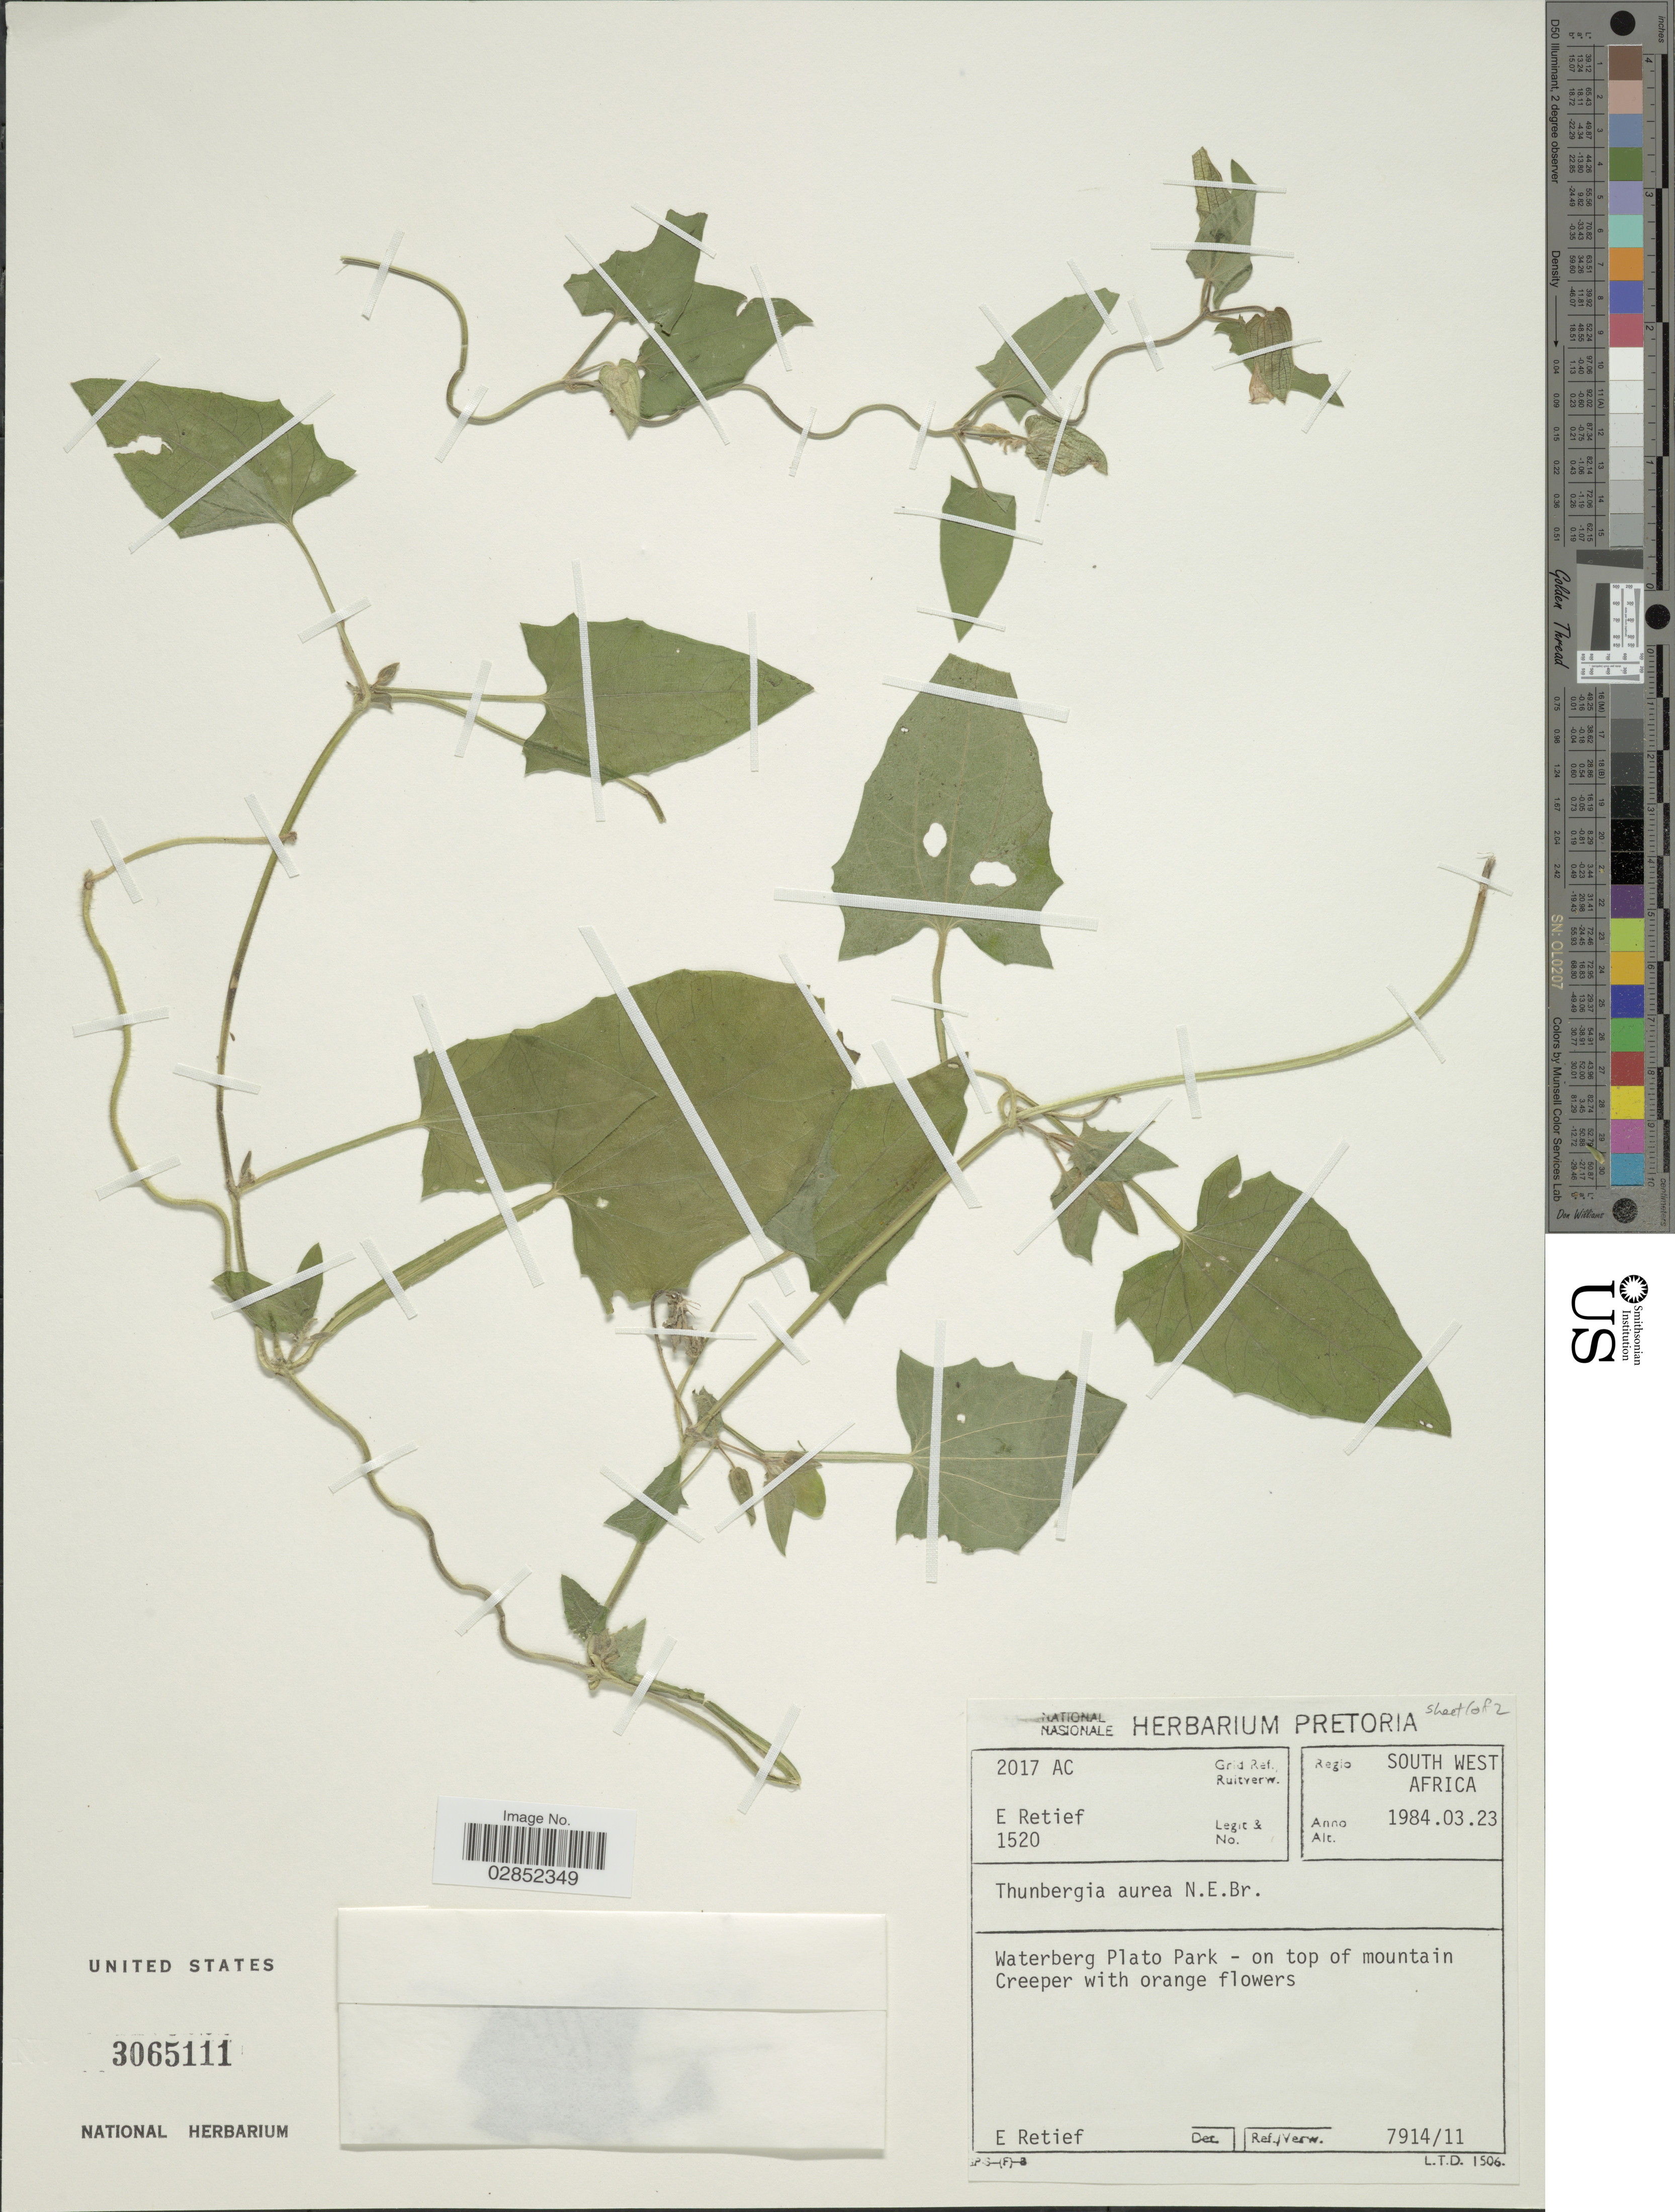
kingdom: Plantae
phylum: Tracheophyta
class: Magnoliopsida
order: Lamiales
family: Acanthaceae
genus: Thunbergia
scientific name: Thunbergia aurea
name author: N.E. Br.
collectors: E. Retief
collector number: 1520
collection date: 1984-03-23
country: Namibia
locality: Regio South West Africa, Grid Ref./Ruitverw. 2017 AC, Waterberg Plato Park - on top of mountain Creeper.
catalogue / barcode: US 3065111